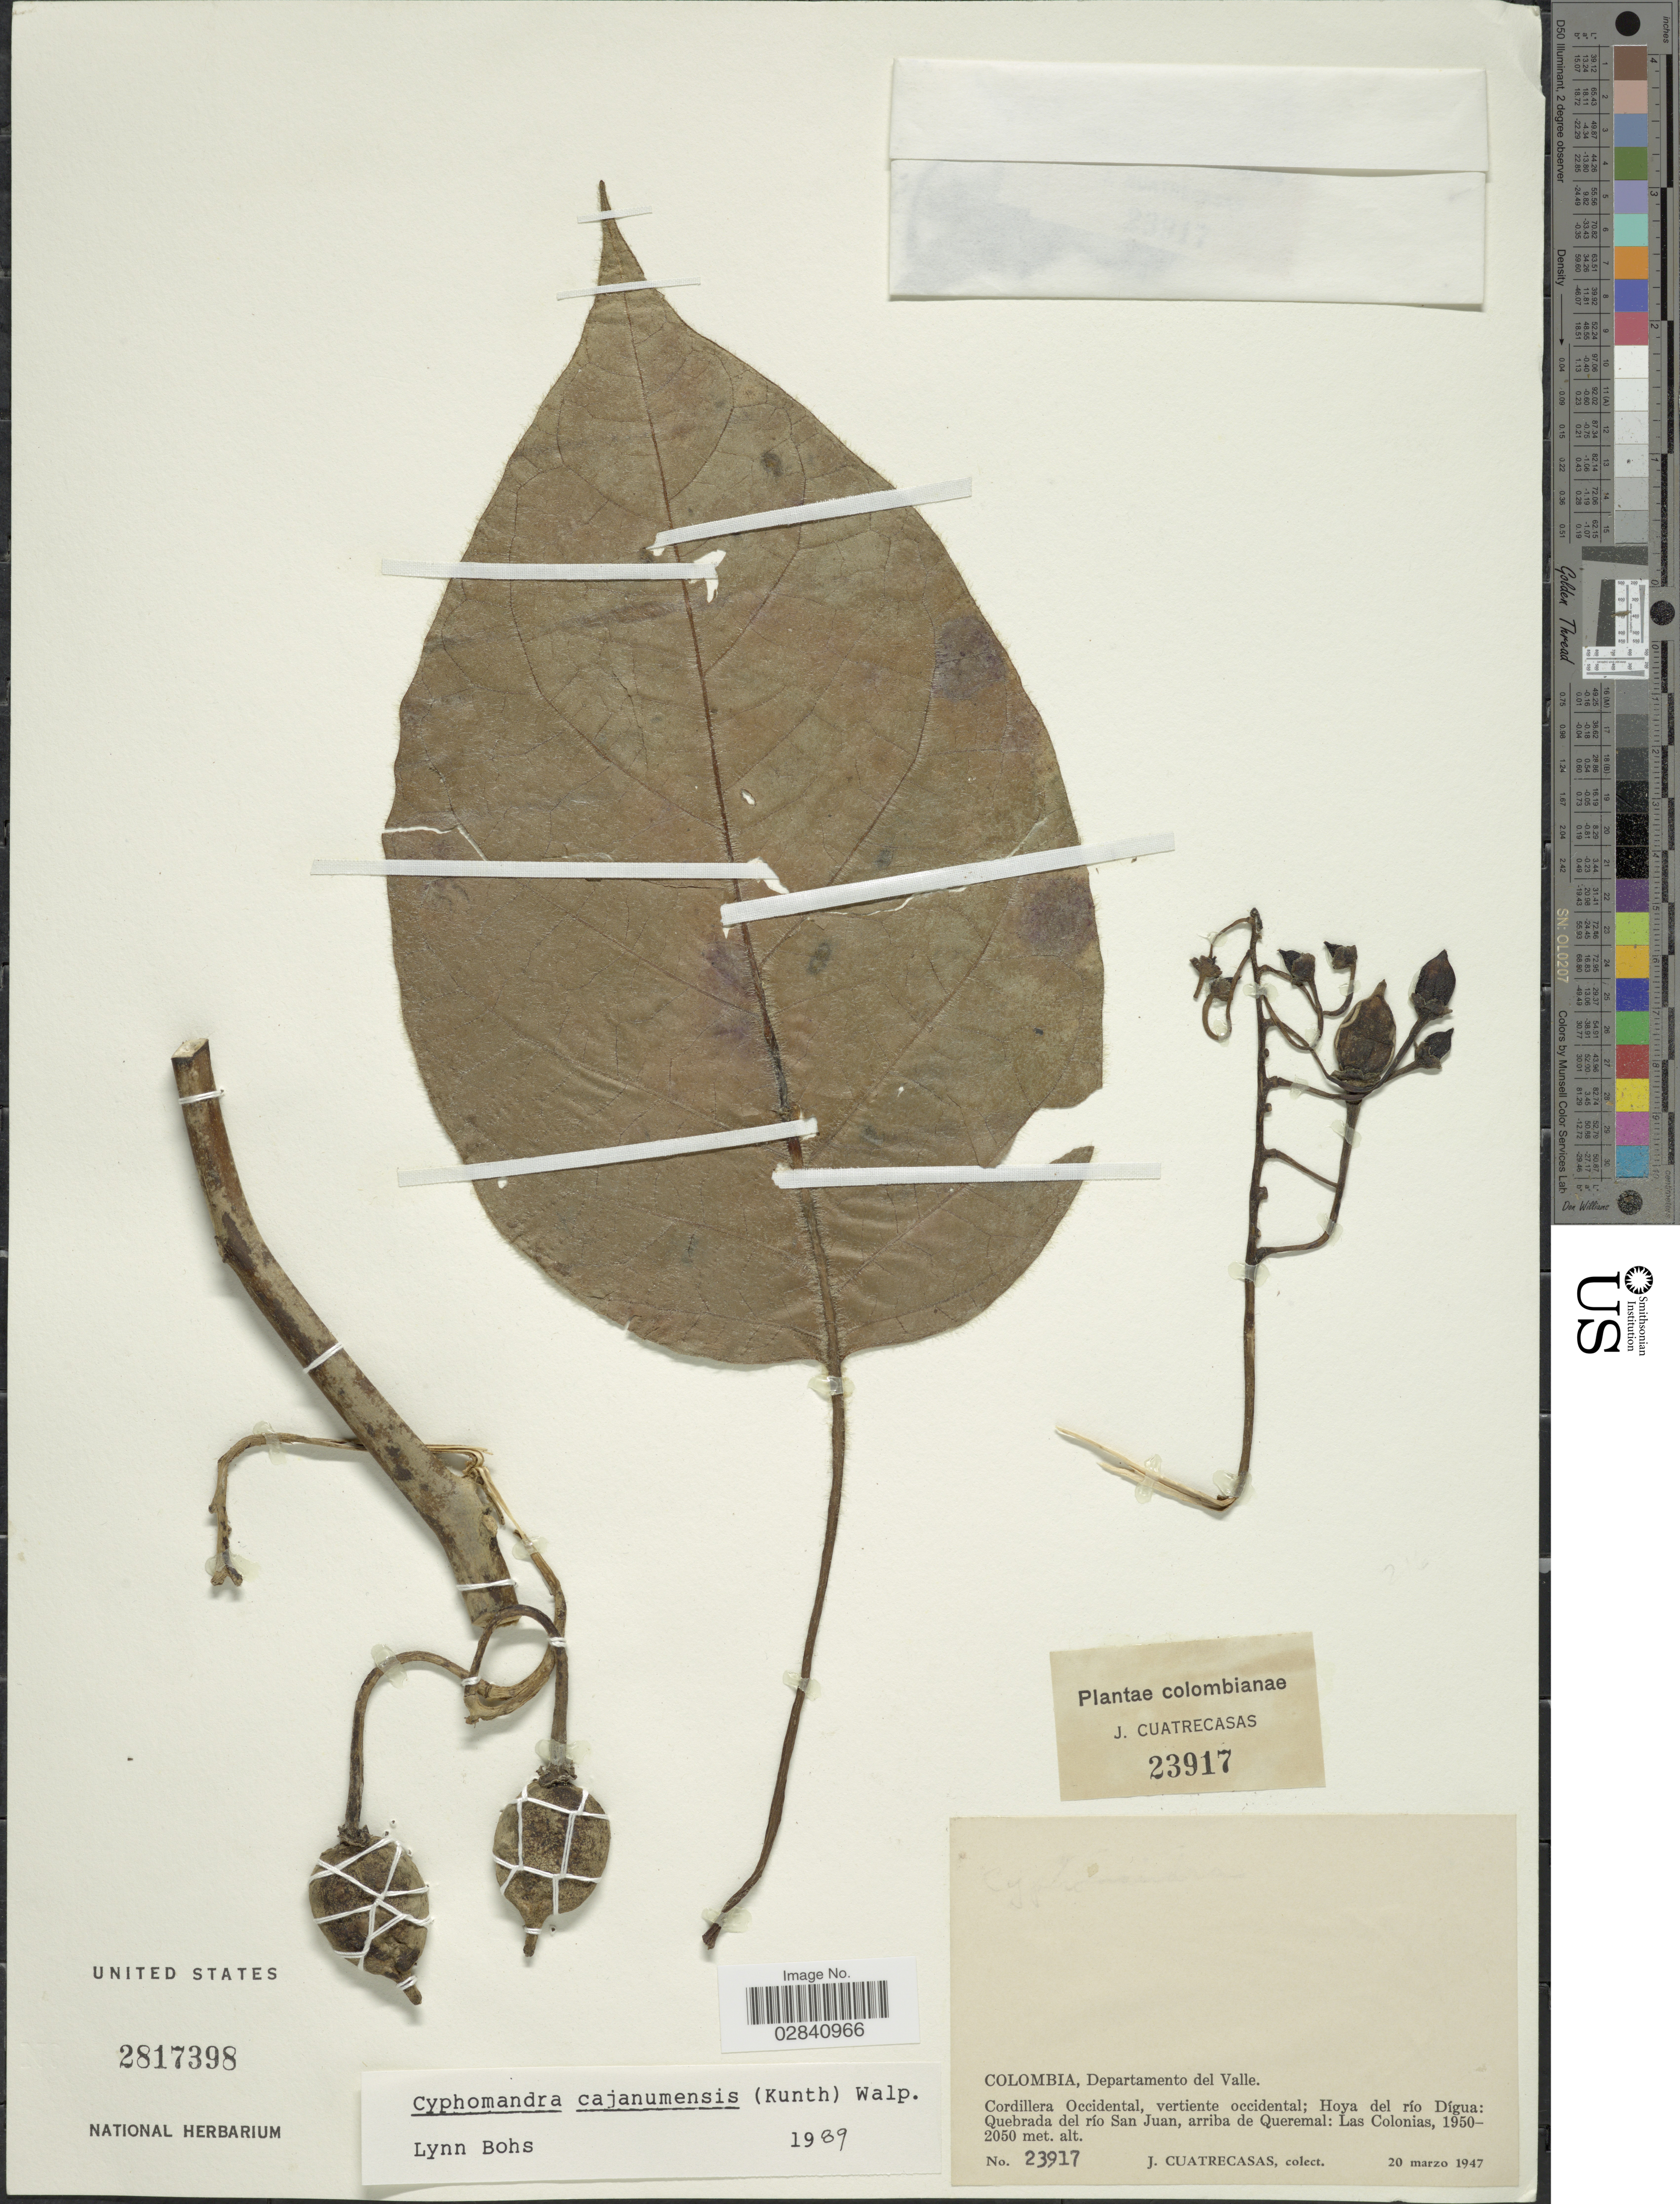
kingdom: Plantae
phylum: Tracheophyta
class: Magnoliopsida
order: Solanales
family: Solanaceae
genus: Cyphomandra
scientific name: Cyphomandra cajanumensis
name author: (Kunth) Sendtn. ex Walp.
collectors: J. Cuatrecasas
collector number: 23917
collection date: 1947-03-20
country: Colombia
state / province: Valle del Cauca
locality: Departamento del Valle. Cordillera Occidental, vertiente occidental; Hoya del río Dígua: Quebrada del río San Juan, arriba de Queremal: Los Colonias.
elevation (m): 1950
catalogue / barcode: US 2817398